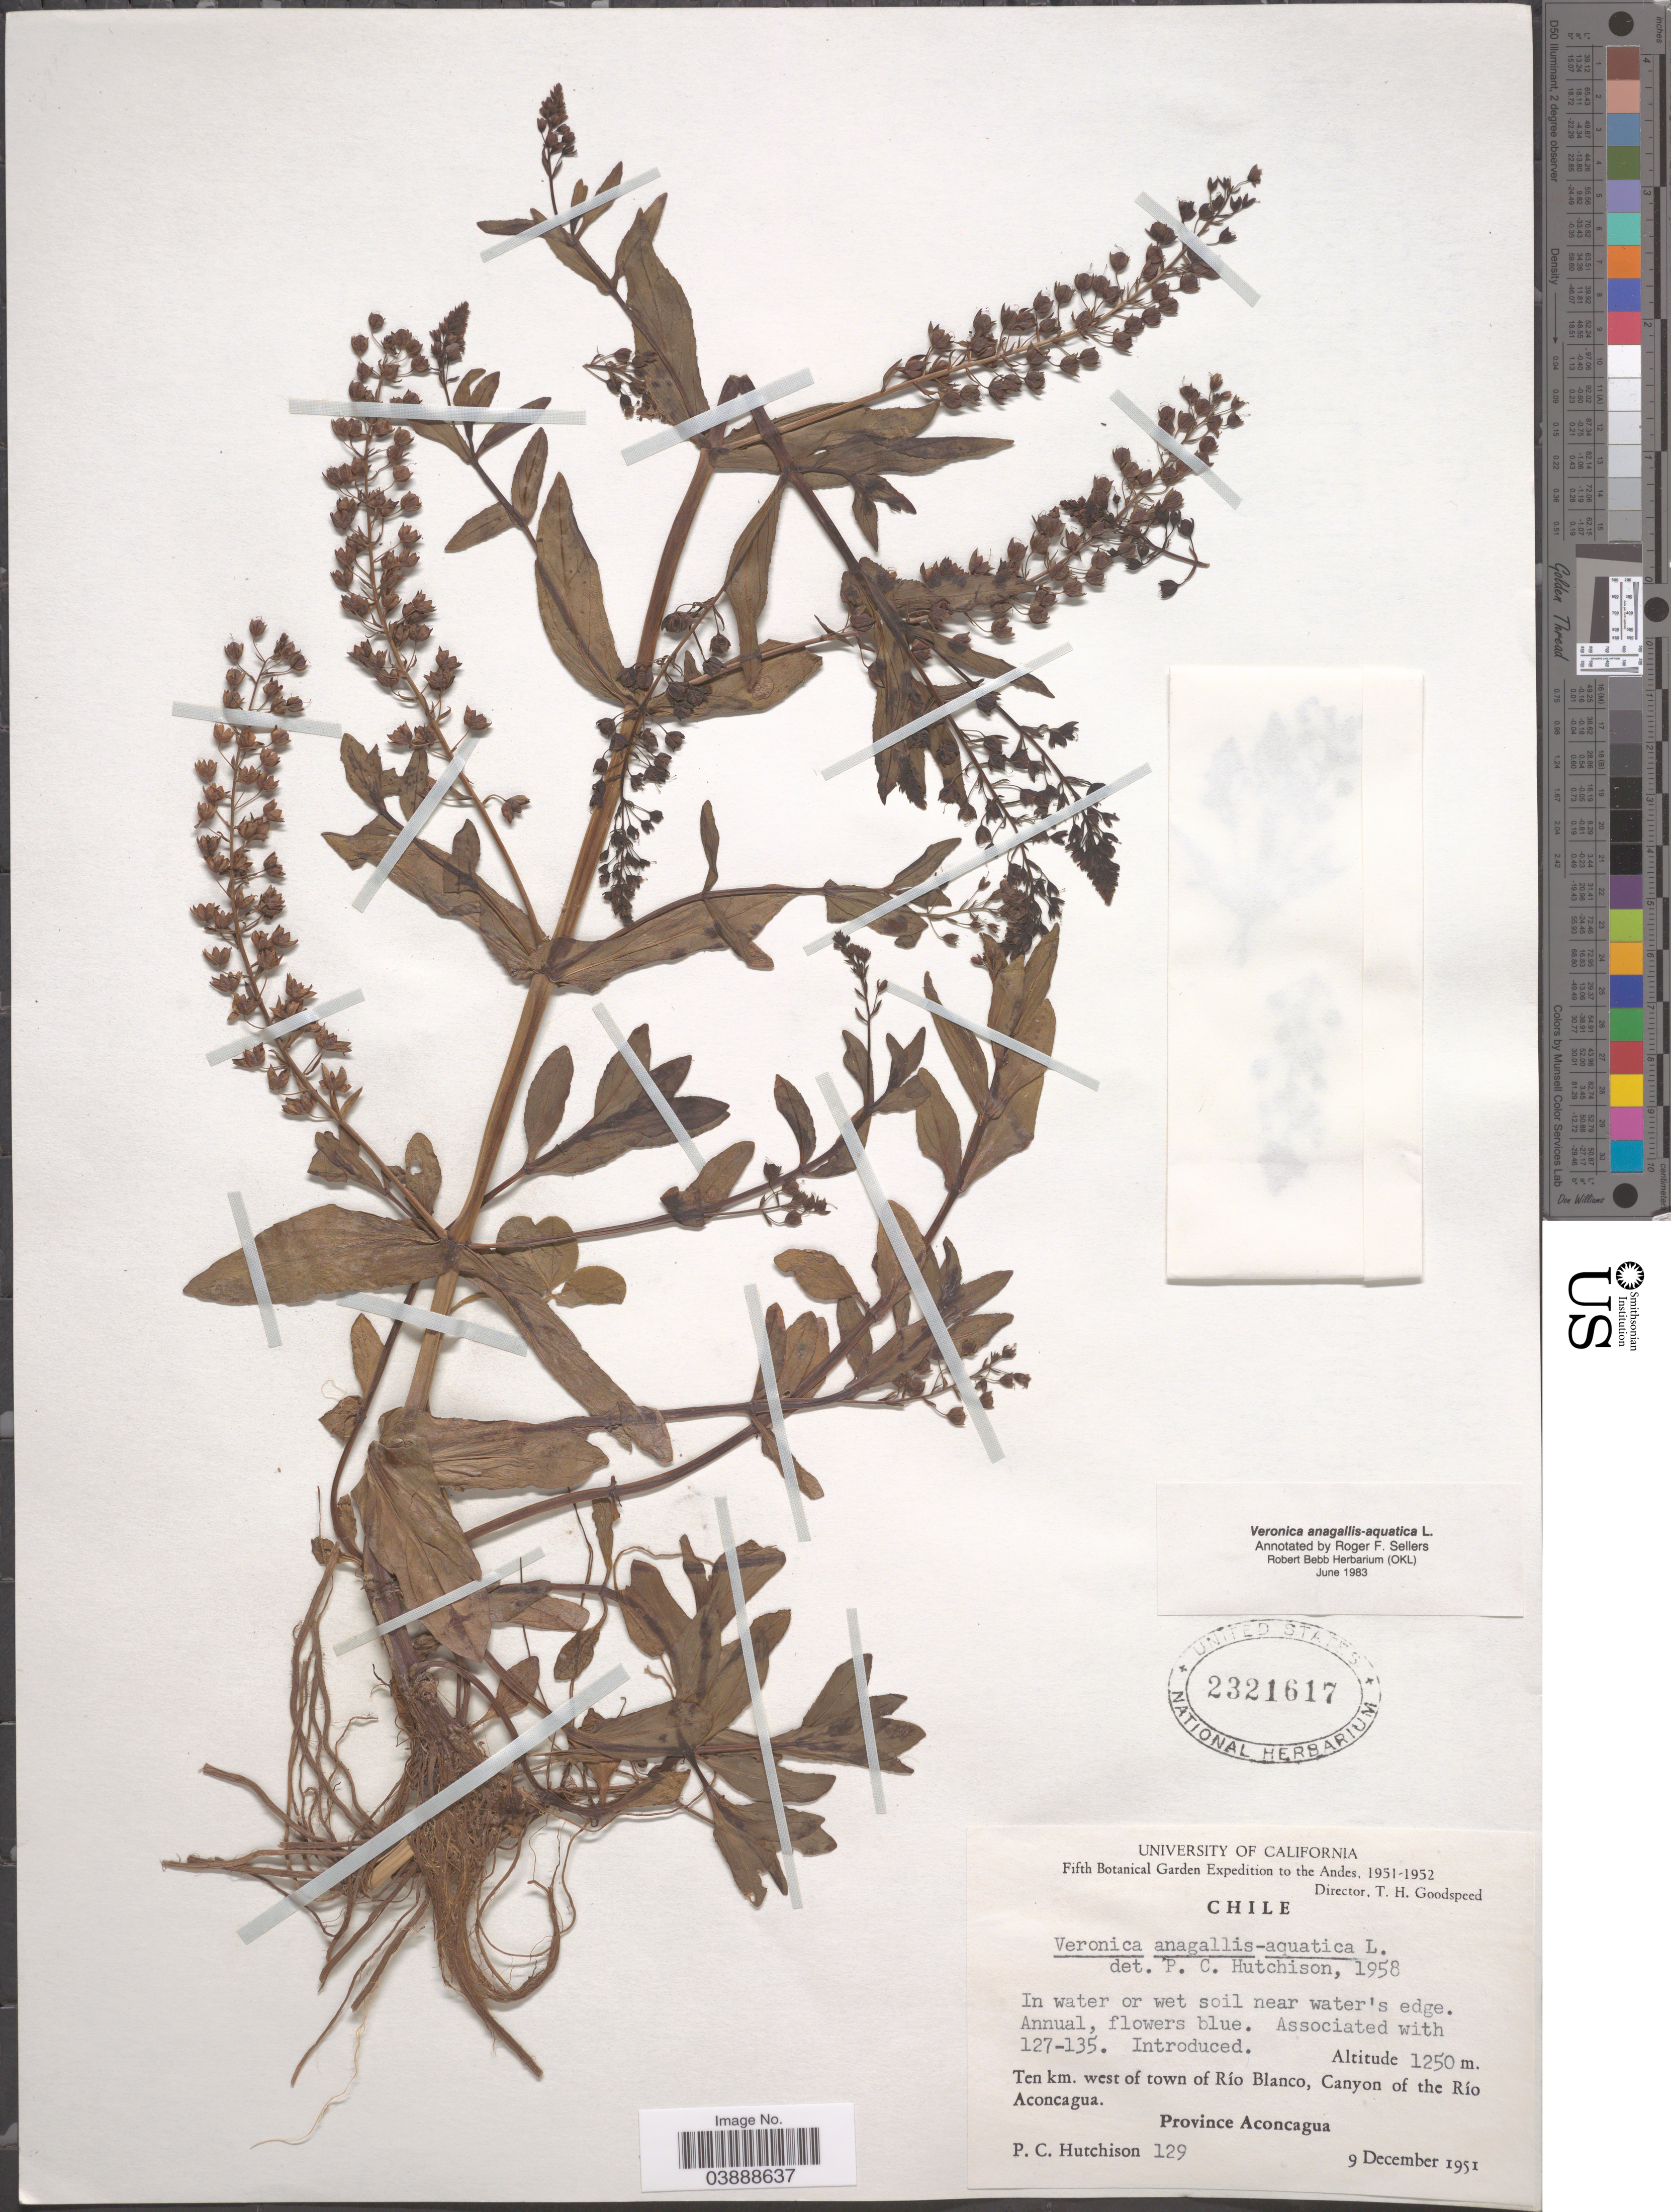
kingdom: Plantae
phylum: Tracheophyta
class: Magnoliopsida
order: Lamiales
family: Plantaginaceae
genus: Veronica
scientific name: Veronica anagallis-aquatica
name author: L.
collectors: P. C. Hutchison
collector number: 129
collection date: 1951-12-09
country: Chile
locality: The Andes. Ten km. west of town of Río Blanco, Canyon of the Río Aconcagua. Province Aconcagua.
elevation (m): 1250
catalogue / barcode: US 2321617